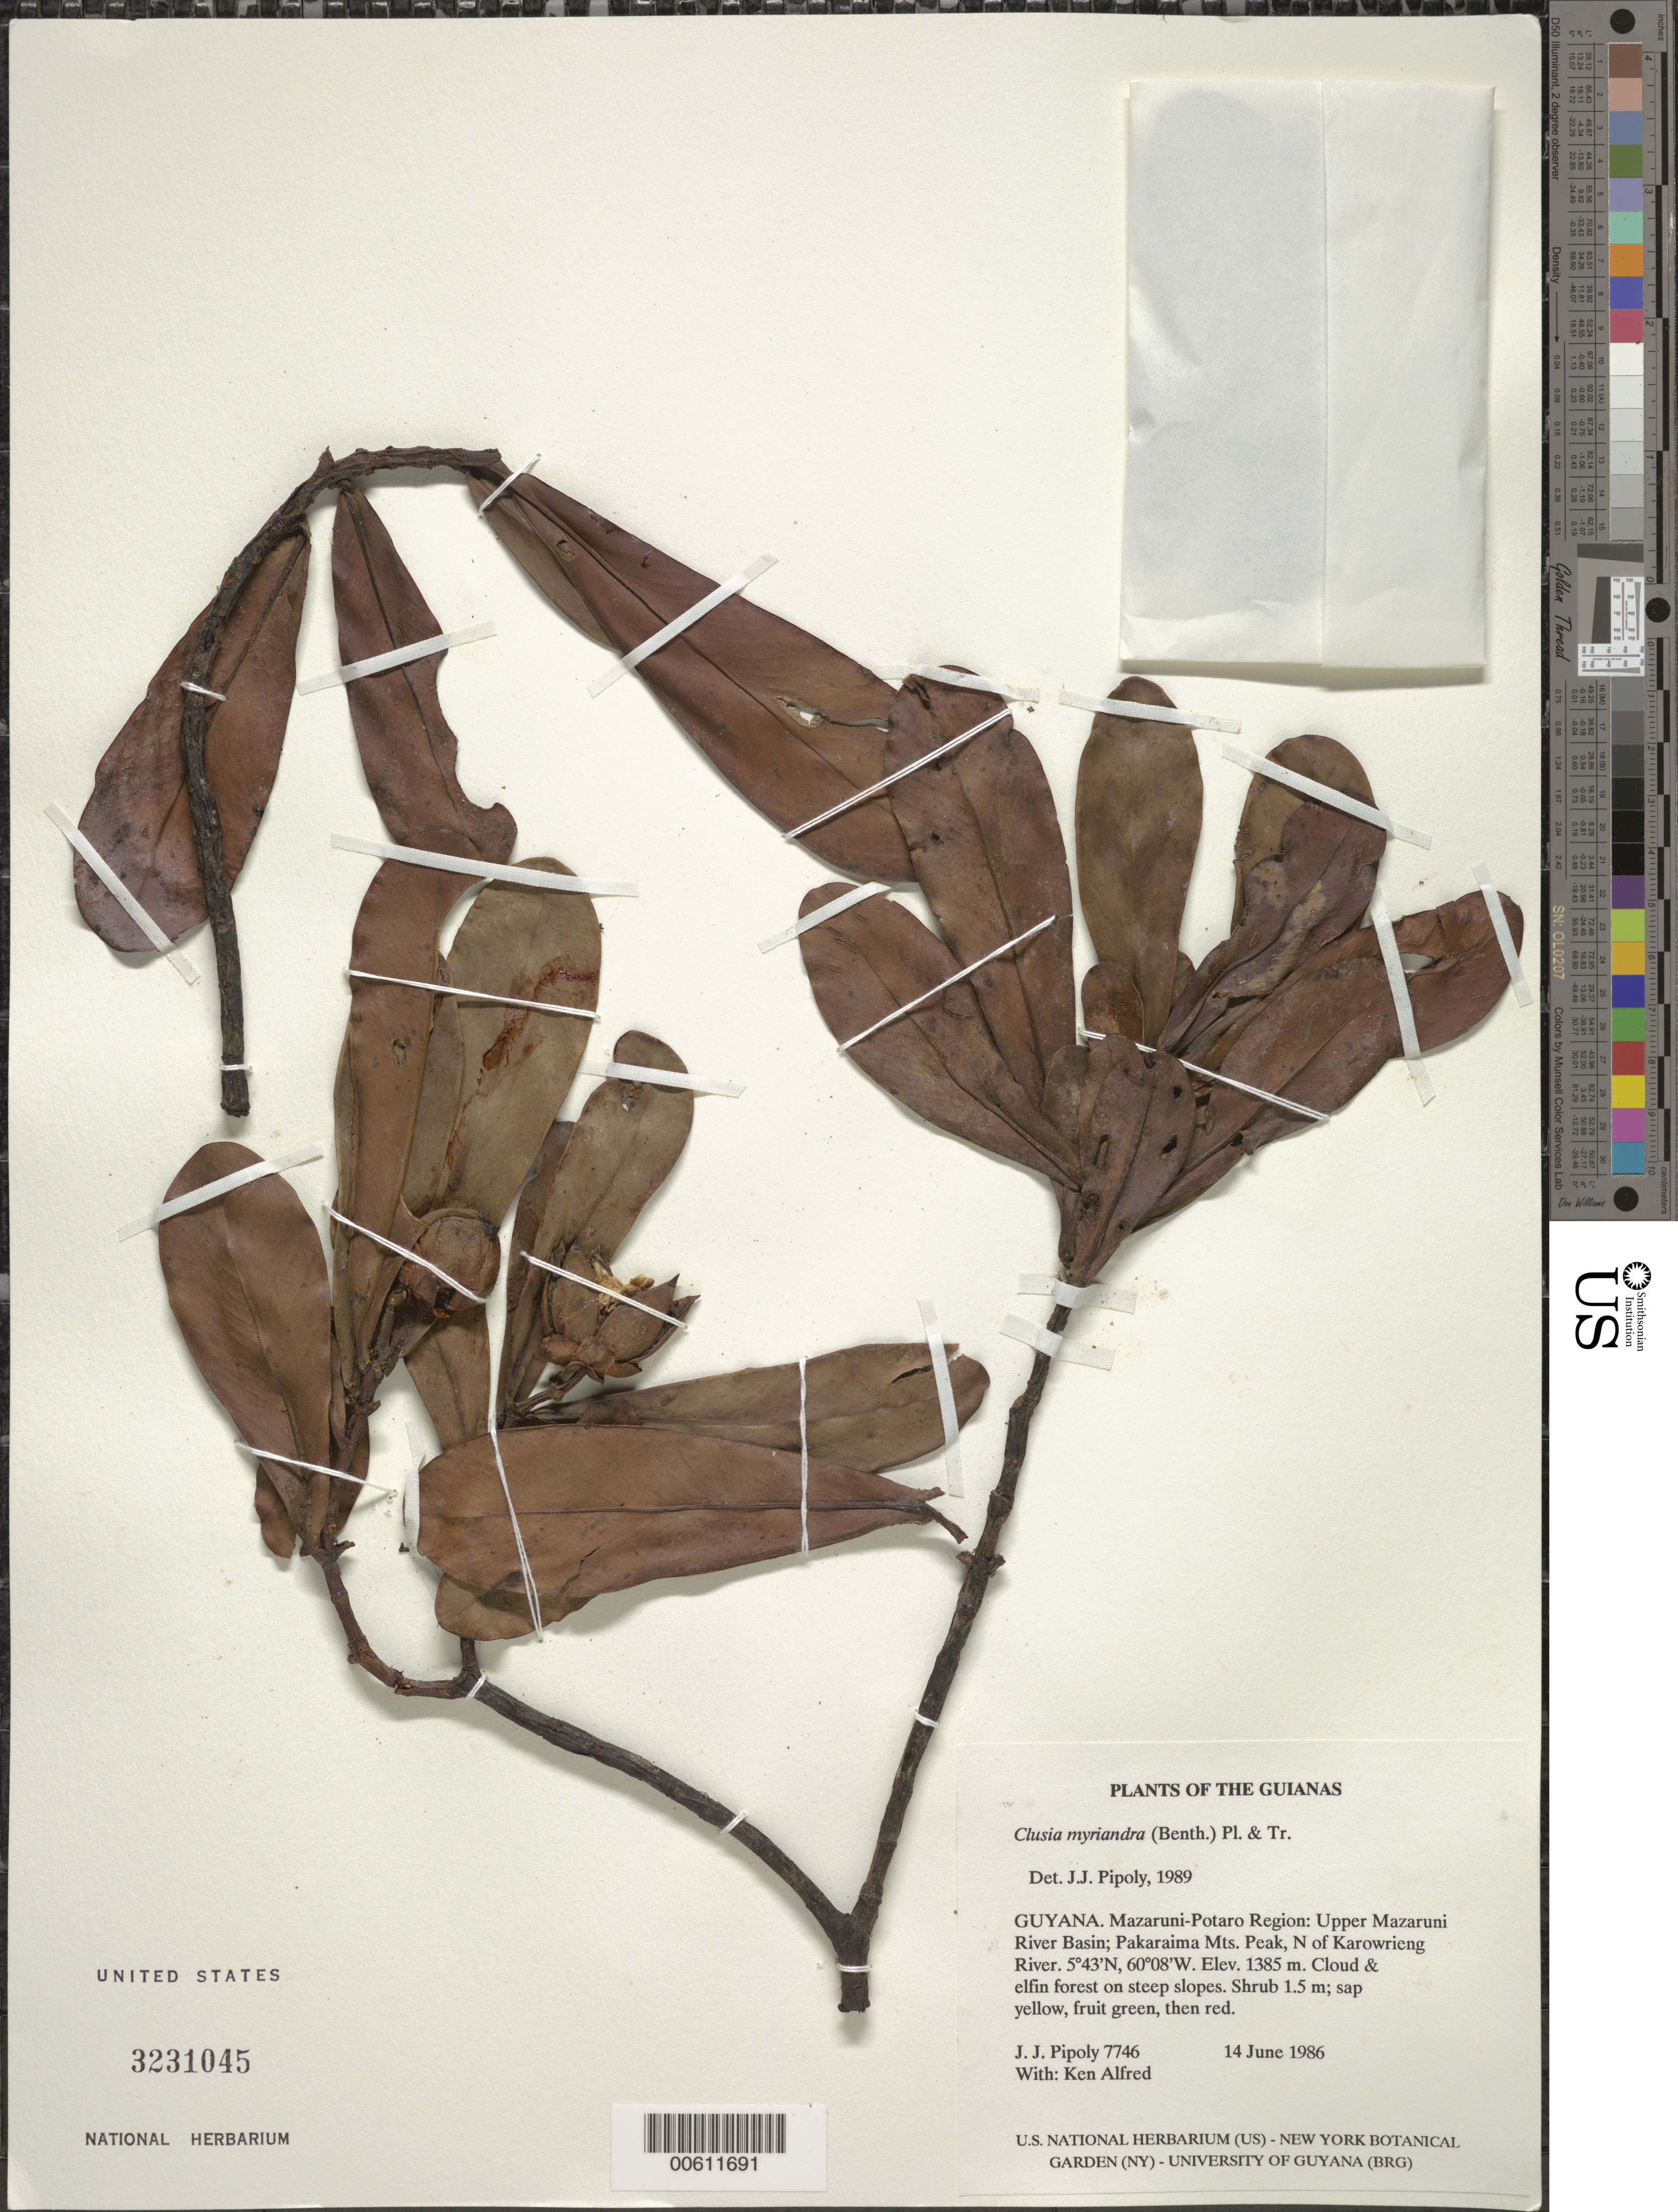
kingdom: Plantae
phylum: Tracheophyta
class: Magnoliopsida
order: Malpighiales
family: Clusiaceae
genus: Clusia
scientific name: Clusia myriandra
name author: (Benth.) Planch. & Triana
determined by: Pipoly, J. J., III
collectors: J. J. Pipoly & K. Alfred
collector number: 7746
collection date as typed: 14 June 1986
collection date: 1986-06-14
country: Guyana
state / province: Cuyuni-Mazaruni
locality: Upper Mazaruni River Basin; Pakaraima Mts. Peak, N of Karowrieng River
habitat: Cloud & elfin forest on steep slopes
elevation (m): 1385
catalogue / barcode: US 3231045